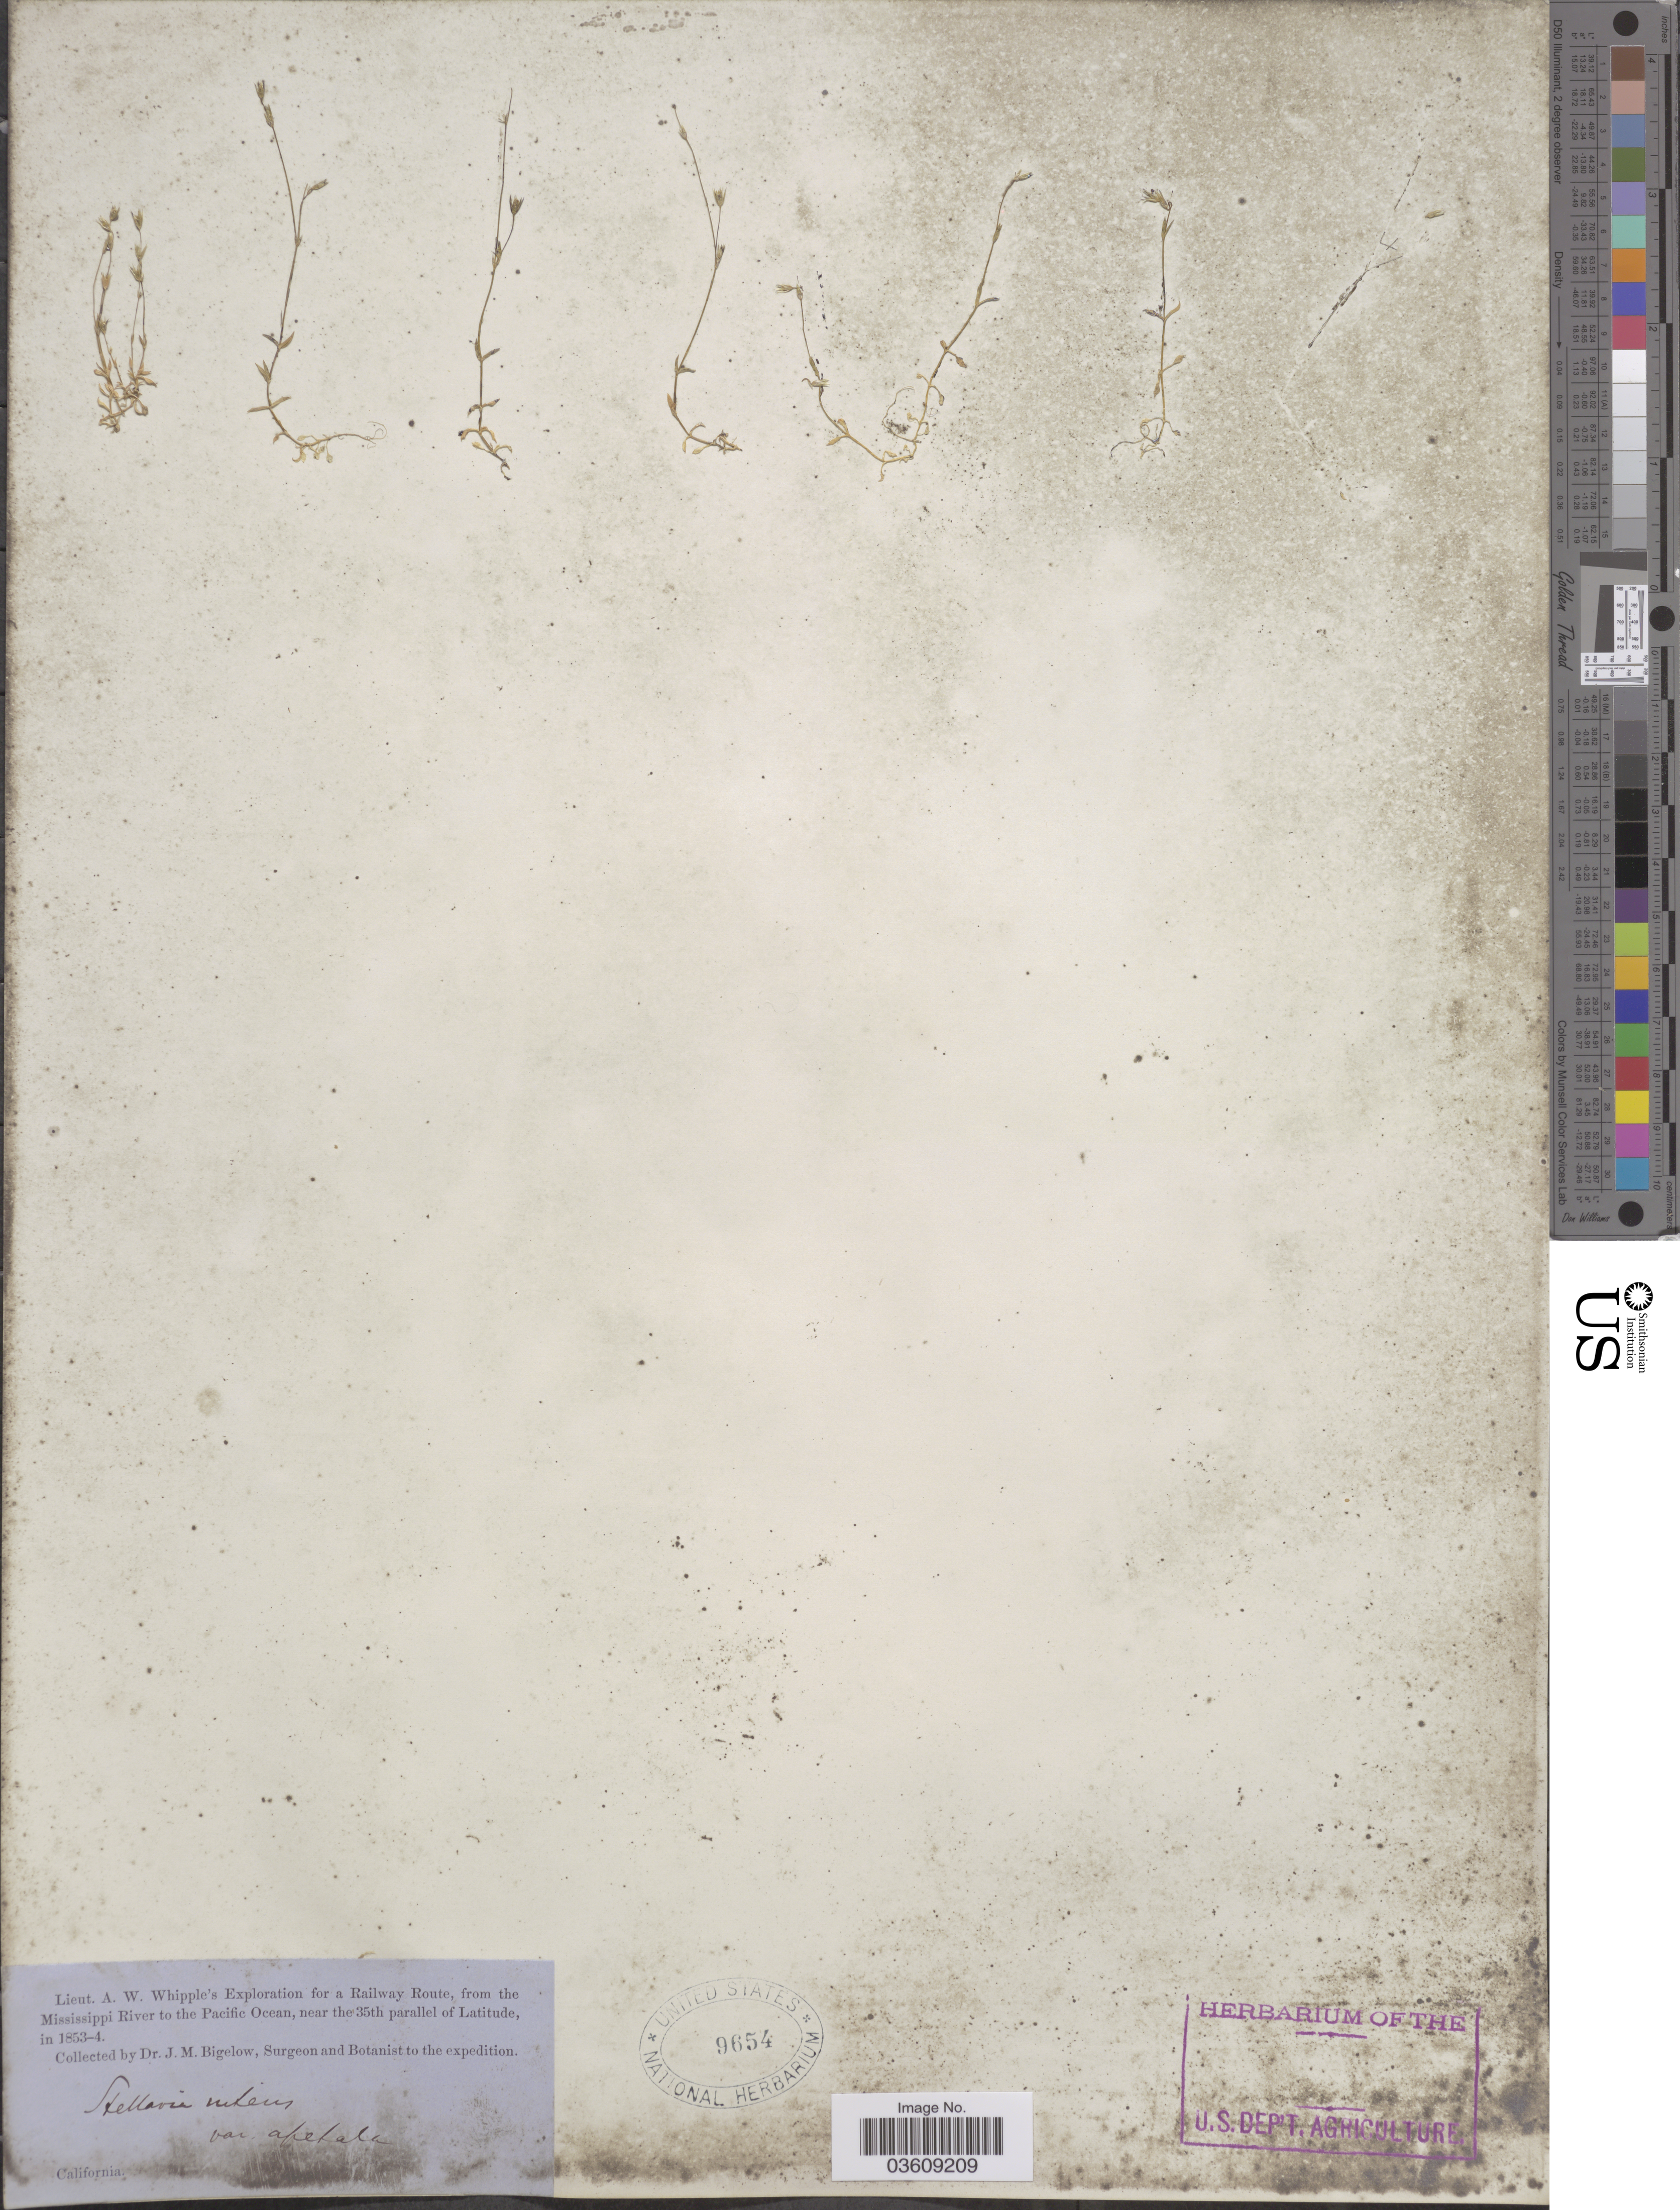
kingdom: Plantae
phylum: Tracheophyta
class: Magnoliopsida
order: Caryophyllales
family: Caryophyllaceae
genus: Stellaria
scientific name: Stellaria nitens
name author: Nutt.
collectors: J. M. Bigelow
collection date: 1853/1854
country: United States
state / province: California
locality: A Railway Route, from the Mississippi River to the Pacific Ocean, near the 35th parallel. California.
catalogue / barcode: US 9654